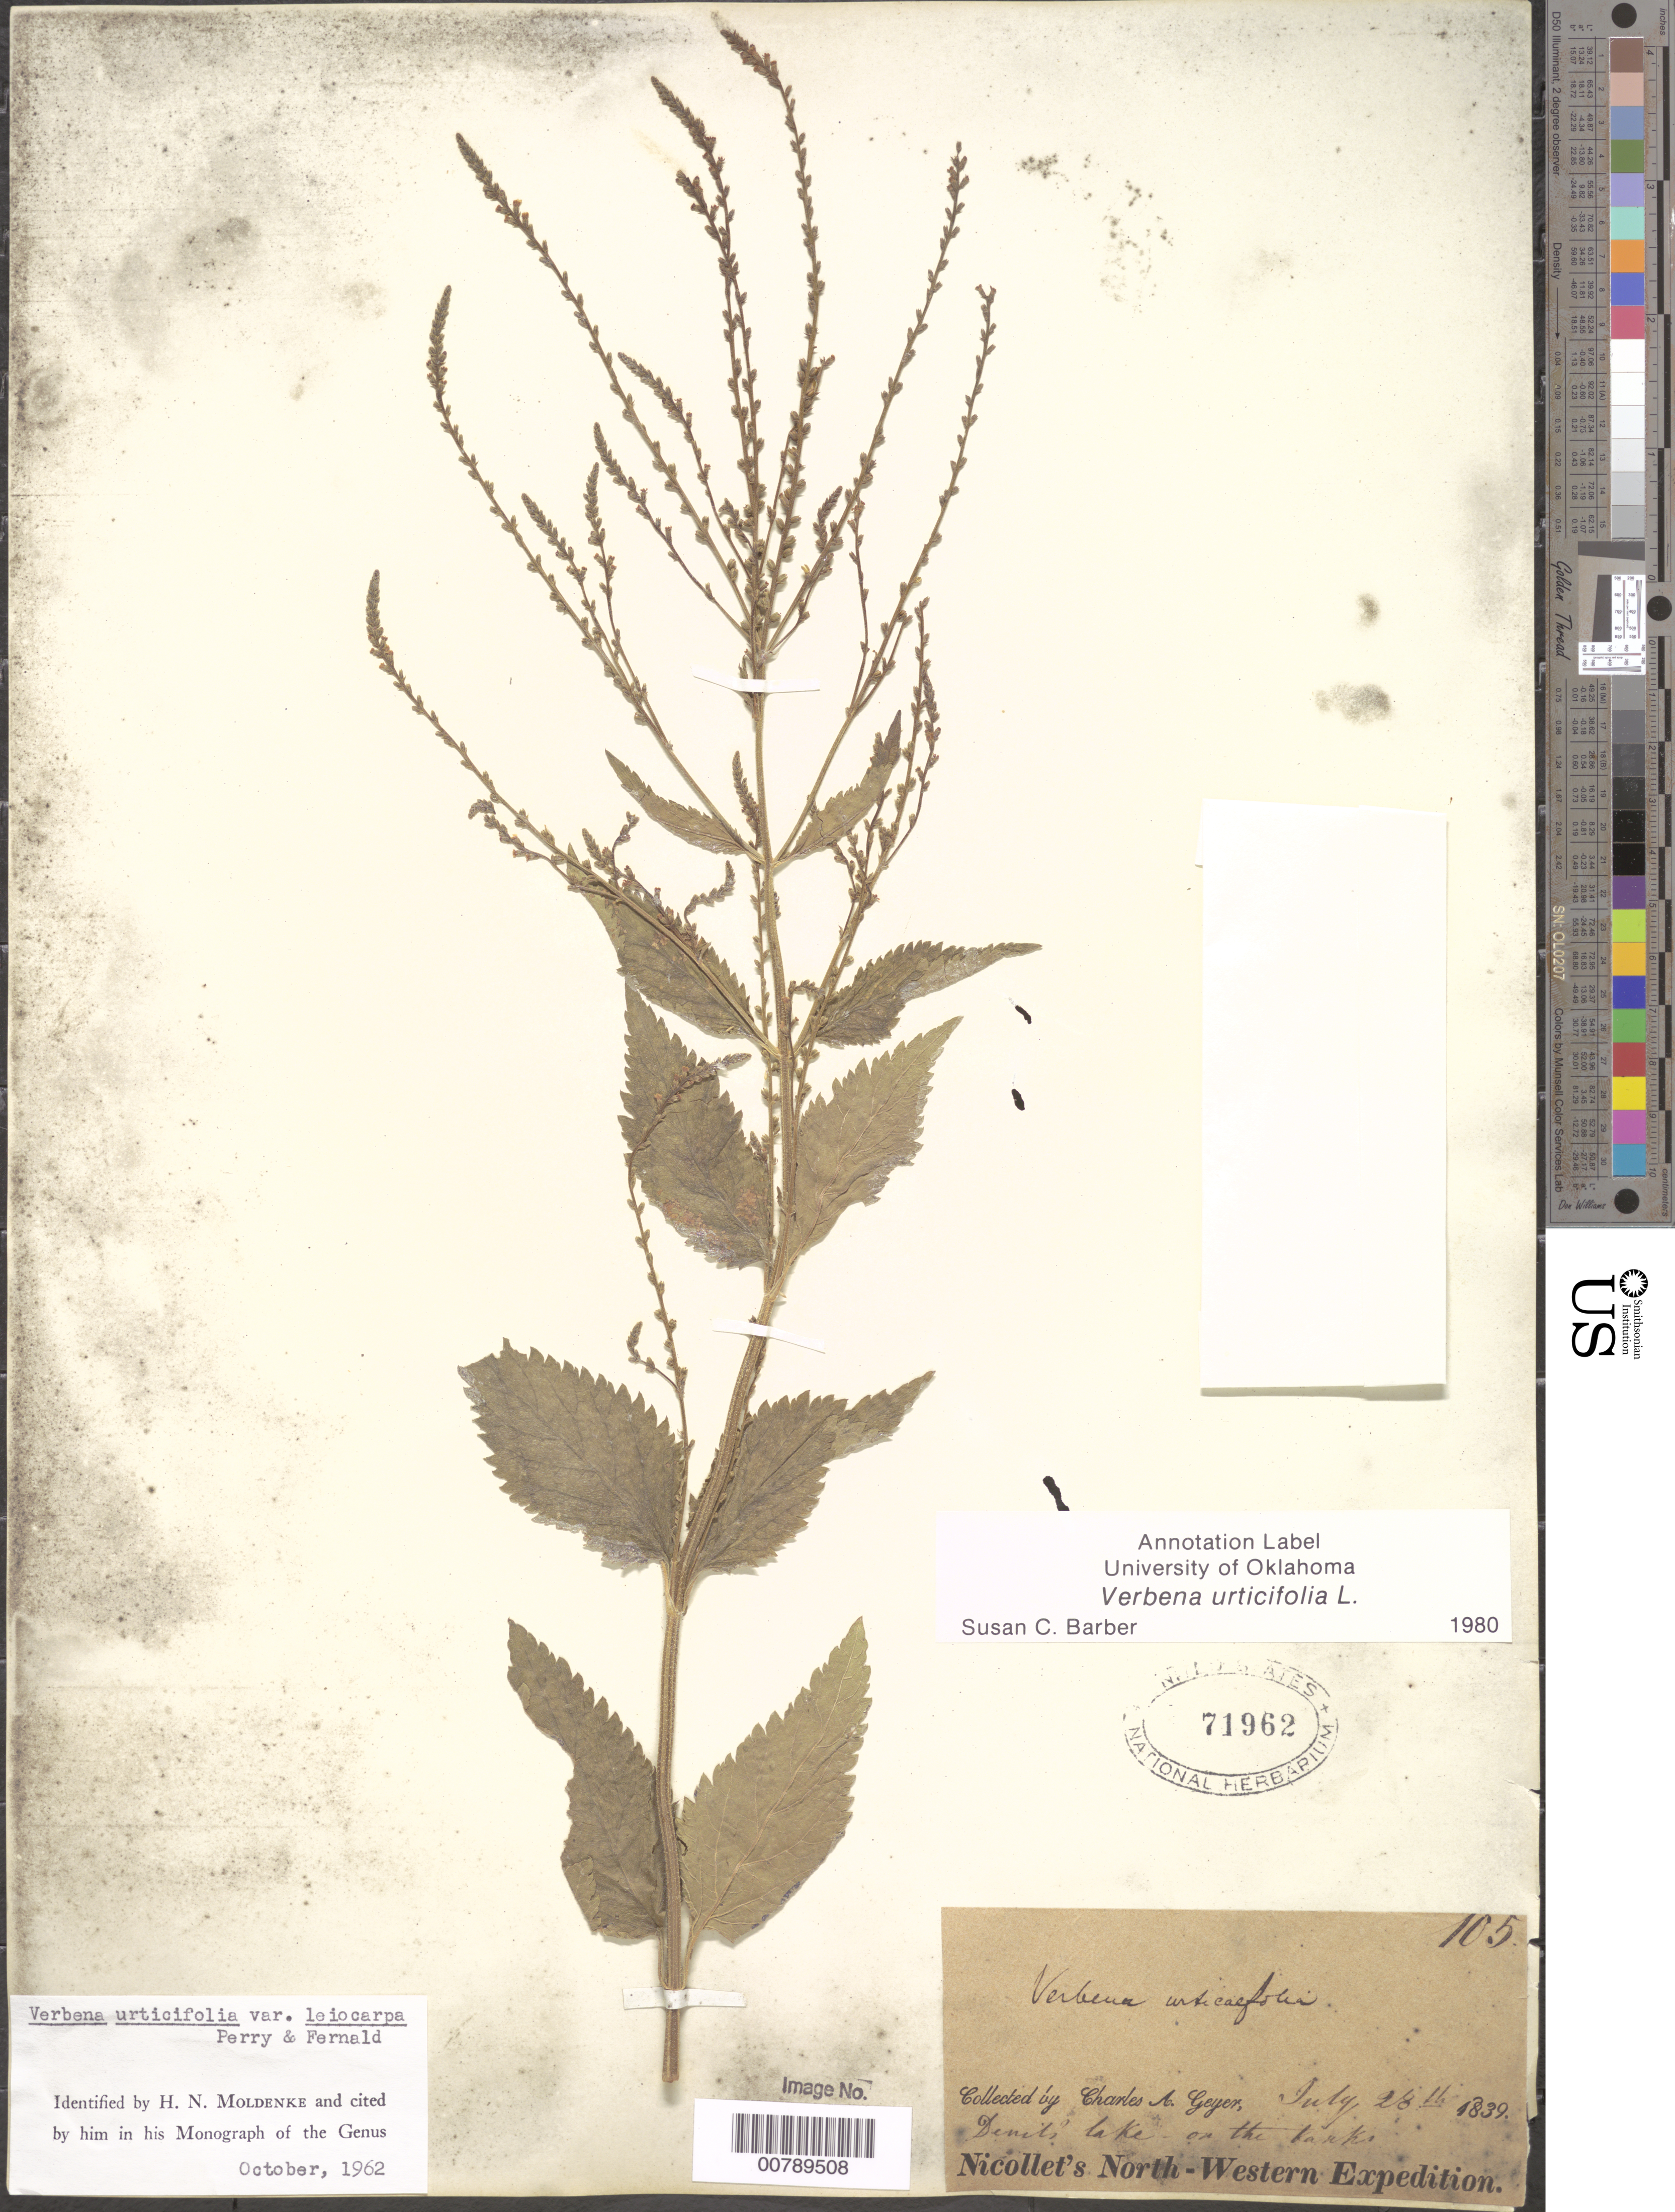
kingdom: Plantae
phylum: Tracheophyta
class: Magnoliopsida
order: Lamiales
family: Verbenaceae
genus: Verbena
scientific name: Verbena urticifolia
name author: L.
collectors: C. A. Geyer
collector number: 105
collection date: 1839-07-28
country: United States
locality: Devil's lake - on the bank. North-Western.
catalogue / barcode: US 71962